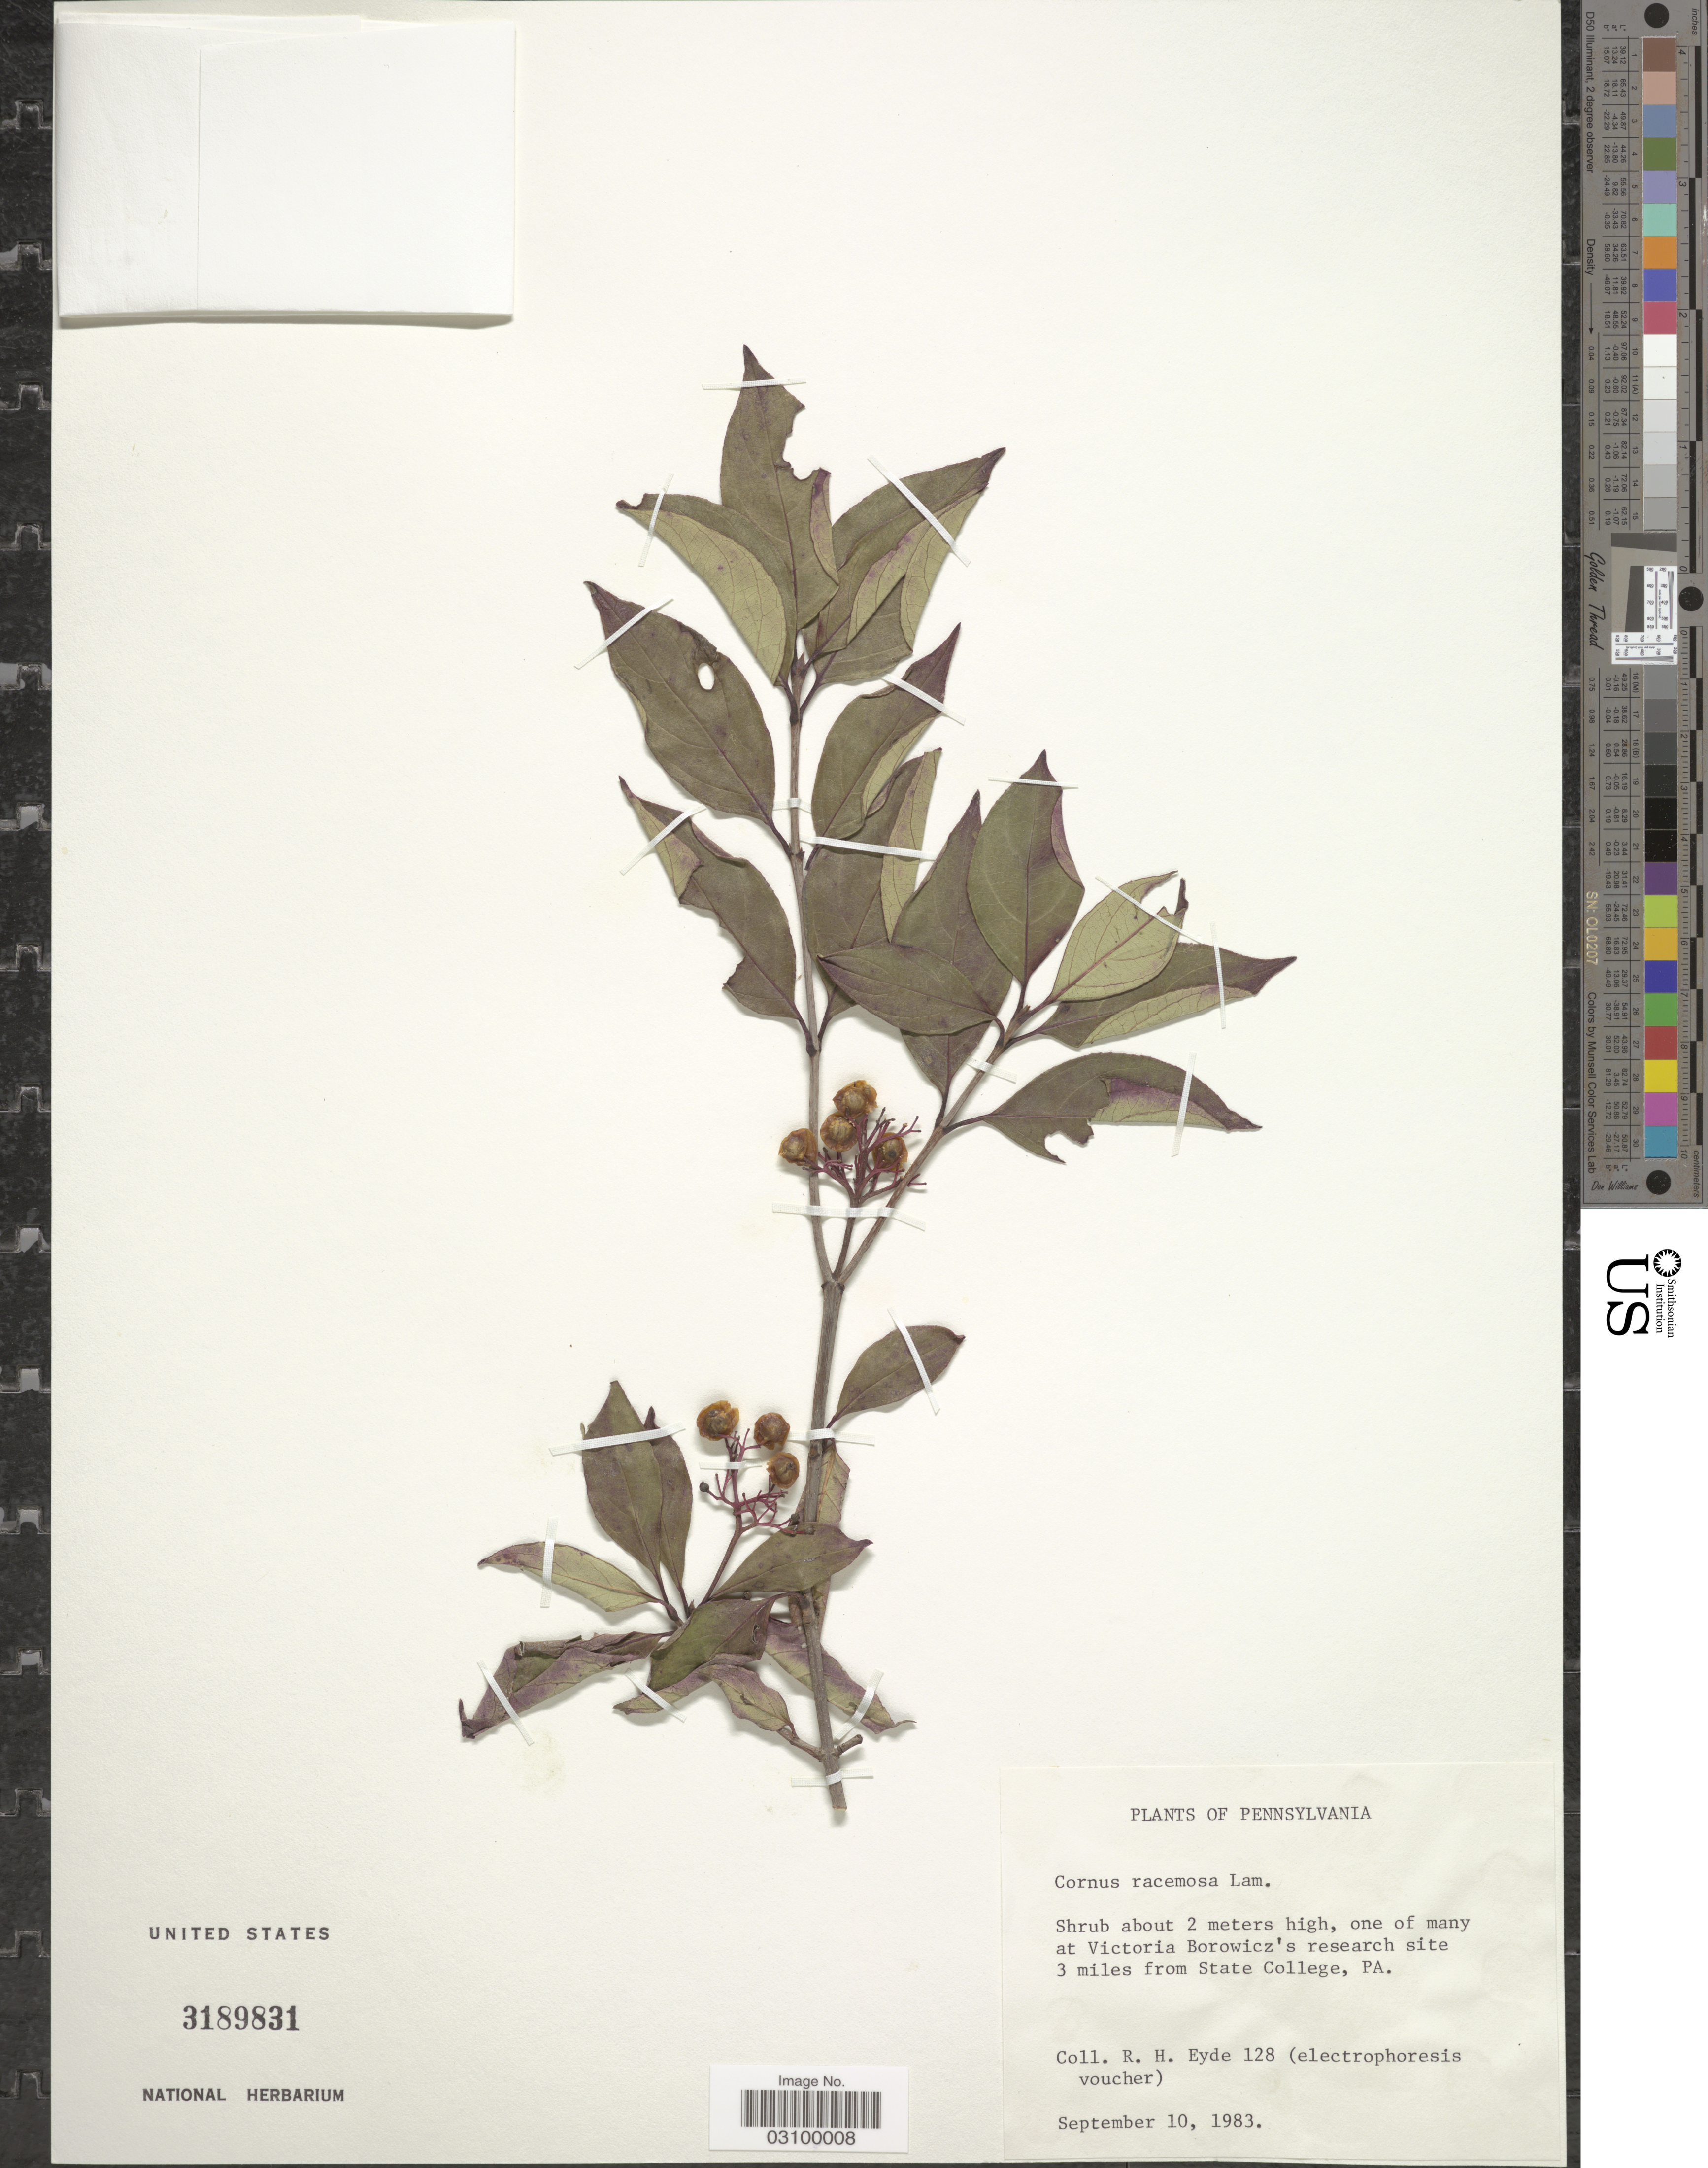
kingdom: Plantae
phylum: Tracheophyta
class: Magnoliopsida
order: Cornales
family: Cornaceae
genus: Cornus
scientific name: Cornus racemosa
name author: Lam.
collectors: R. H. Eyde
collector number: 128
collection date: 1983-09-10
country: United States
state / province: Pennsylvania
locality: At Victoria Borowicz's research site 3 miles from State College.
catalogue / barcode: US 3189831